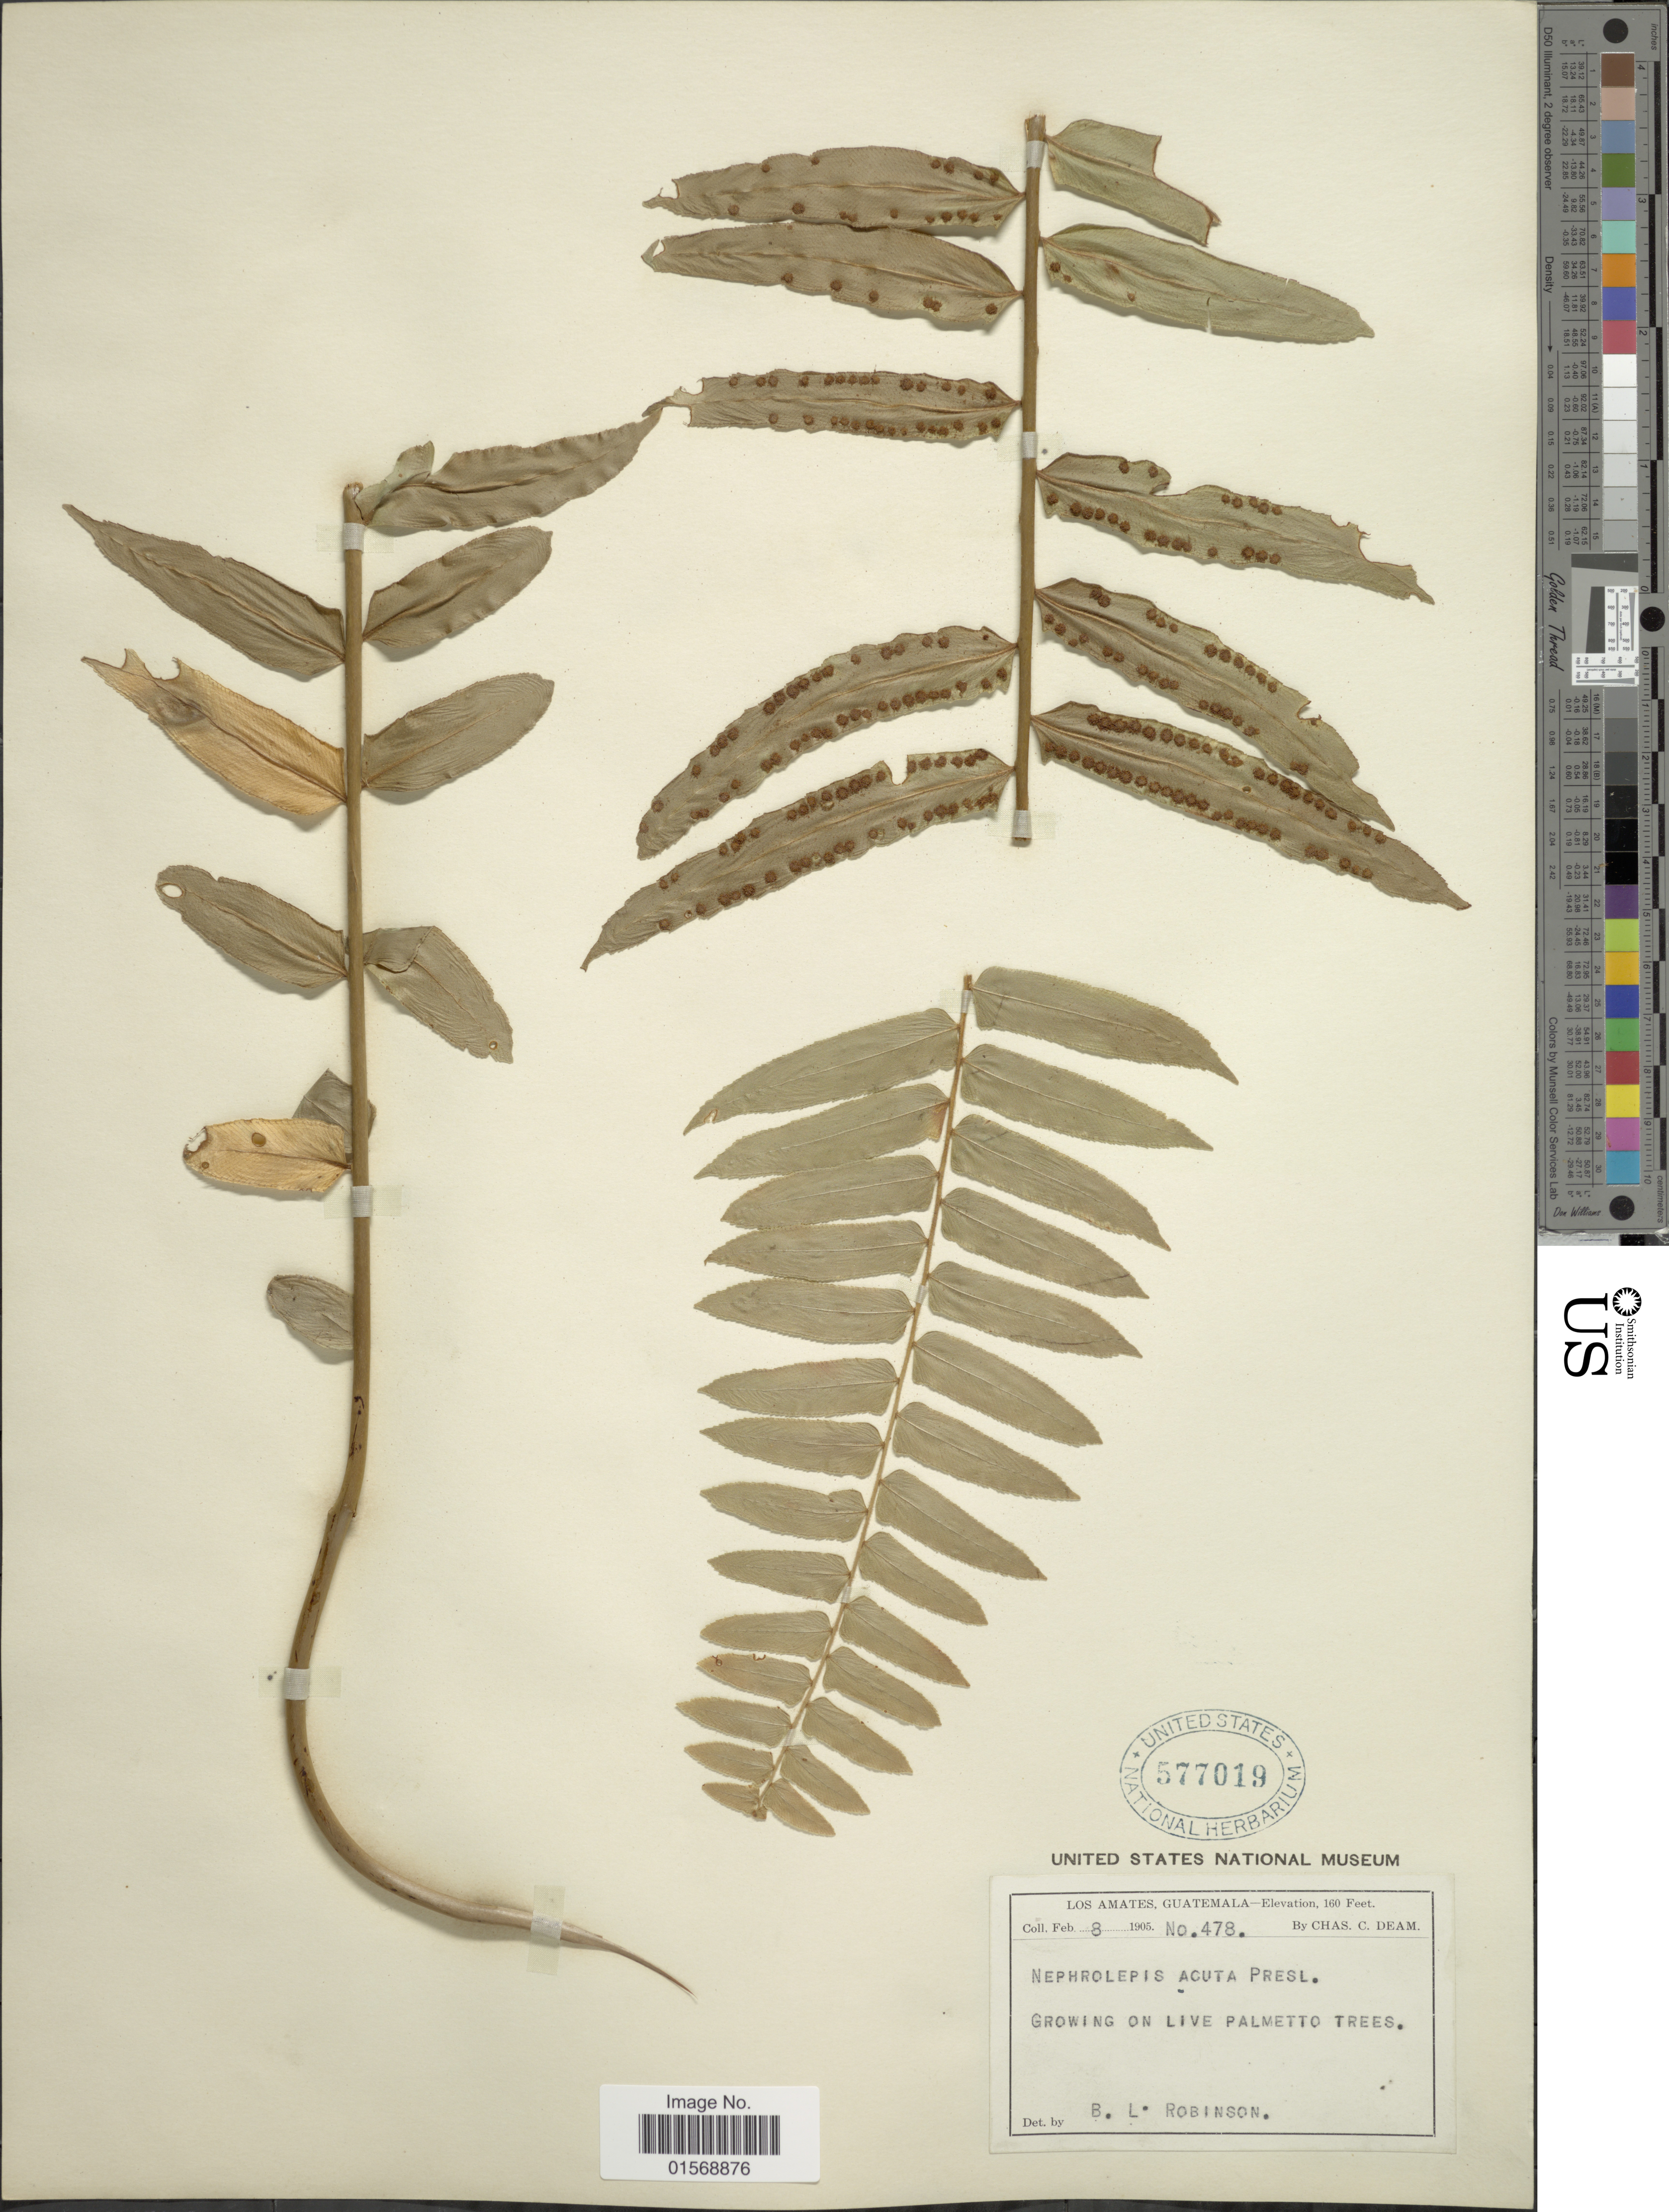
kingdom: Plantae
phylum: Tracheophyta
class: Polypodiopsida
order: Polypodiales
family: Nephrolepidaceae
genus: Nephrolepis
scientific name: Nephrolepis biserrata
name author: (Sw.) Schott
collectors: C. C. Deam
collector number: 478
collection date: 1905-02-08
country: Guatemala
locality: Los Amates, Guatemala.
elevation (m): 49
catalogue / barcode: US 577019